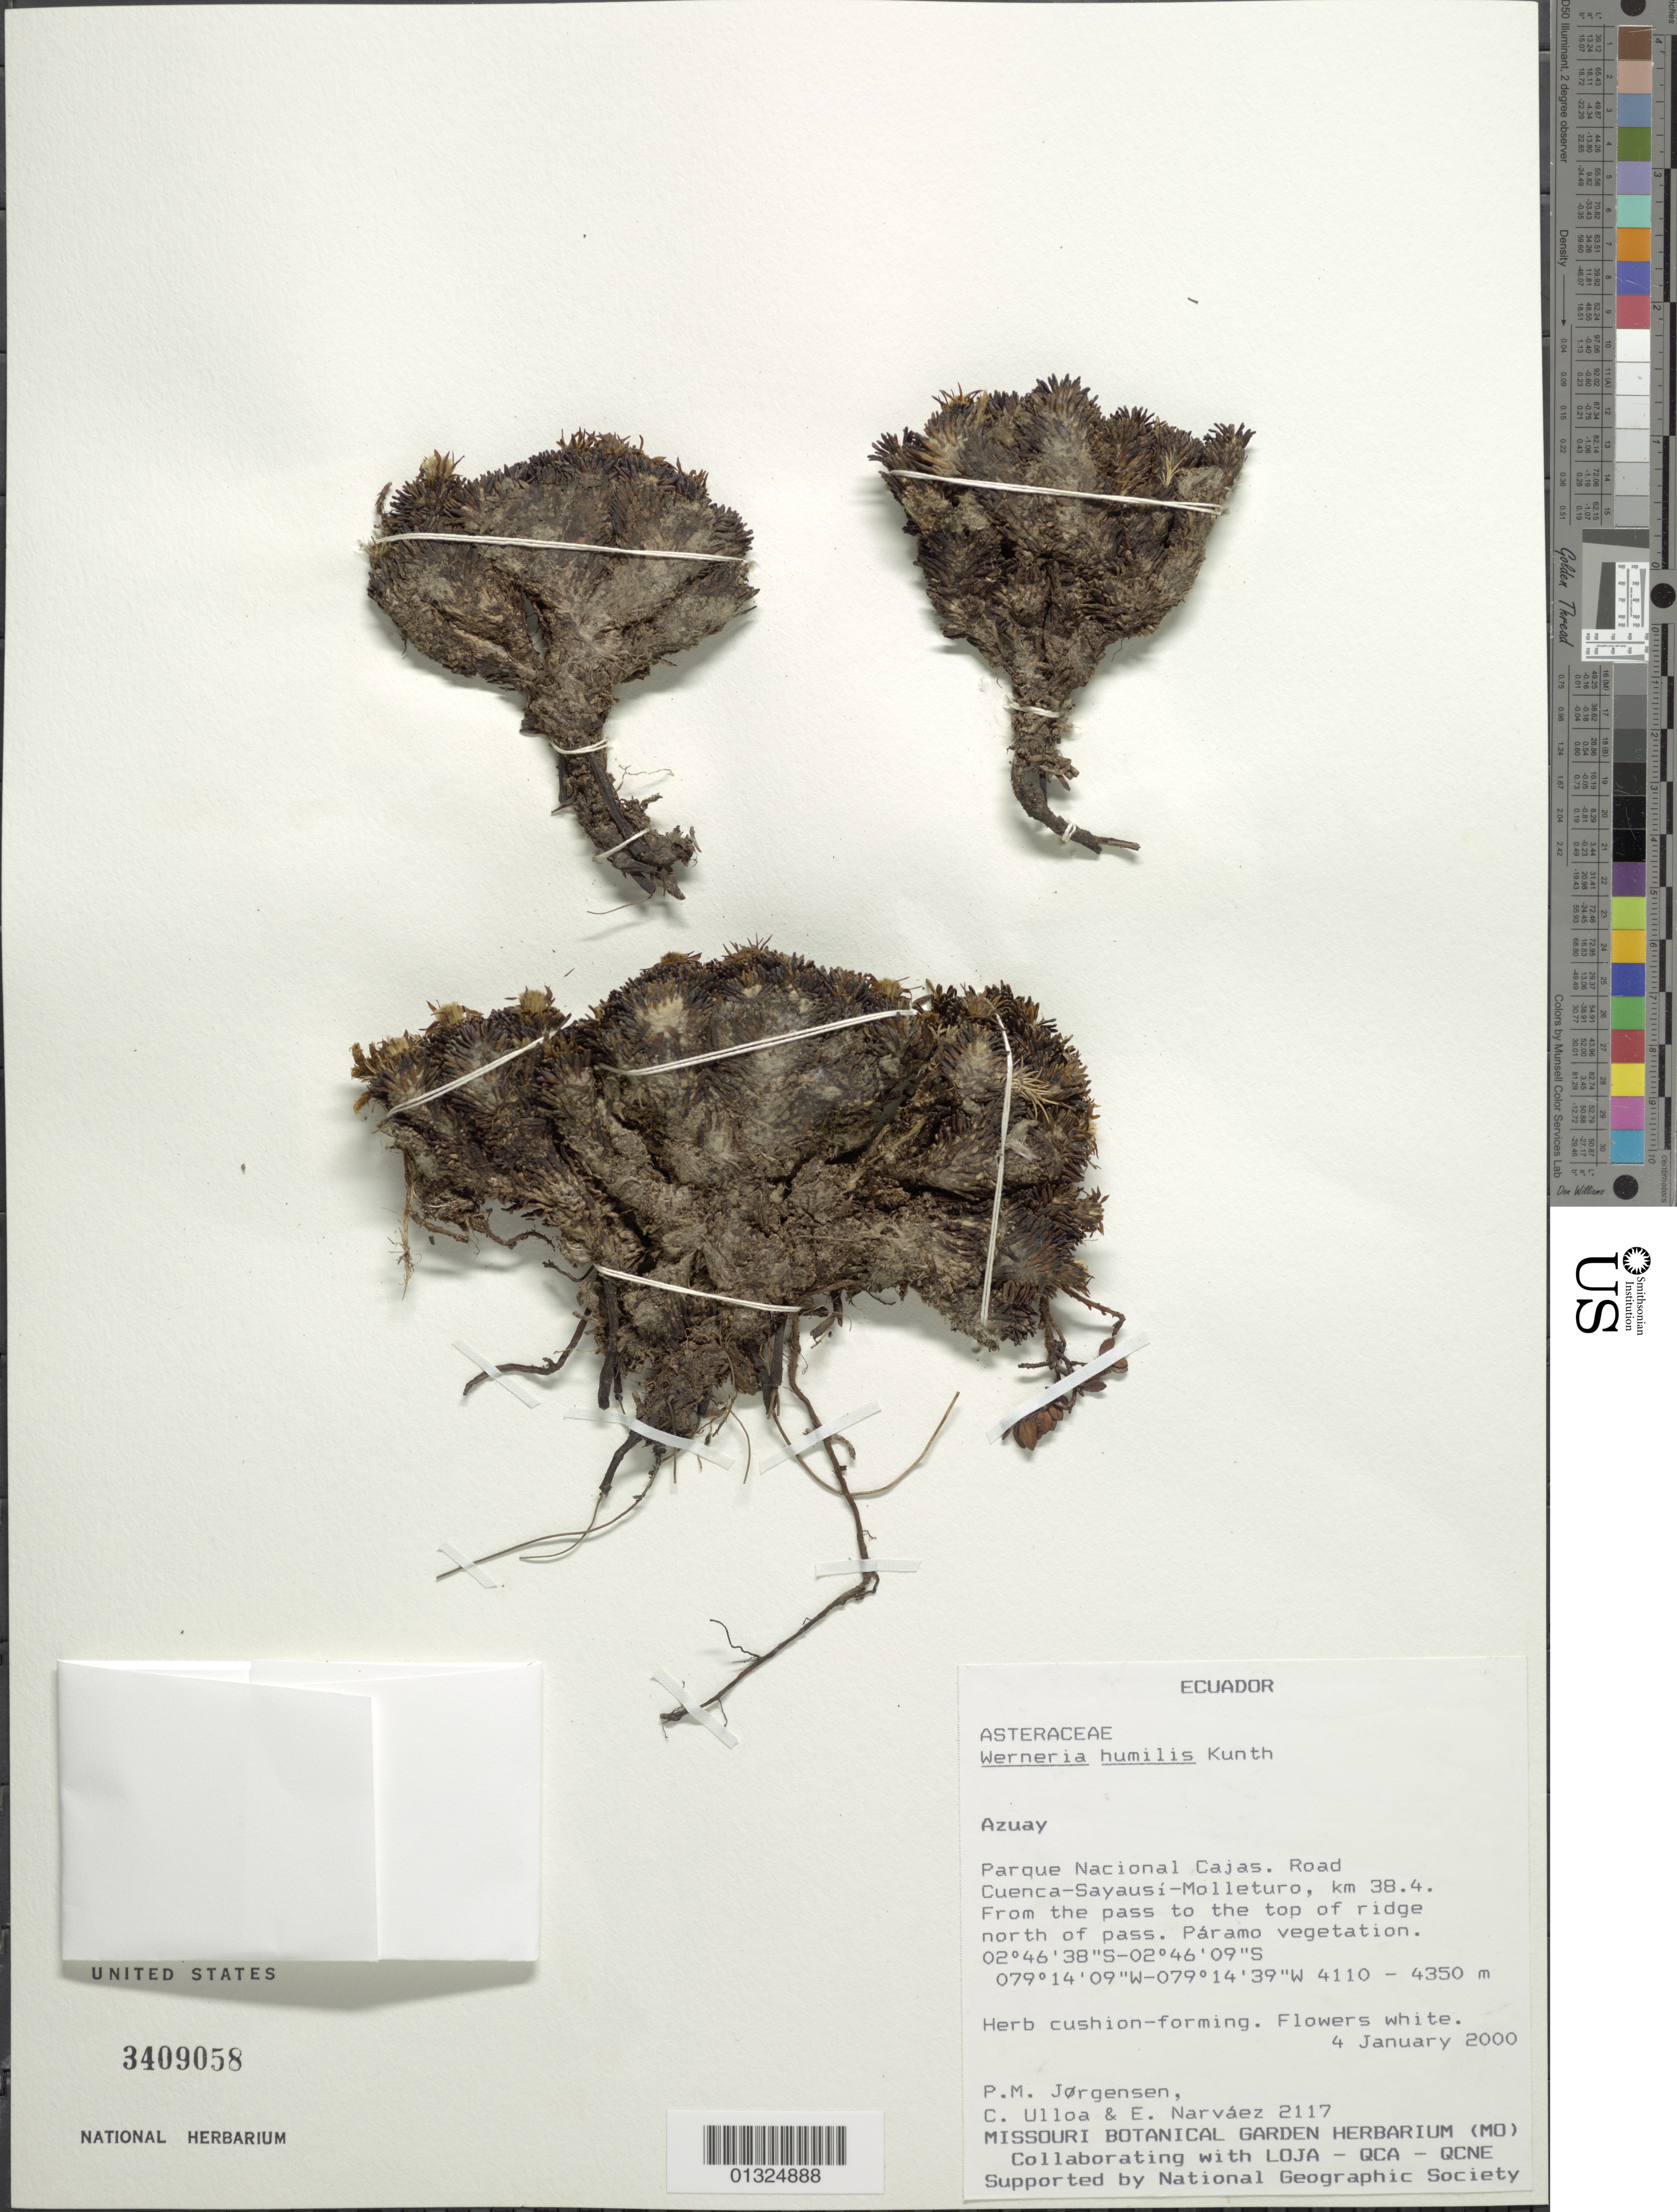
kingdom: Plantae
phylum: Tracheophyta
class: Magnoliopsida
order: Asterales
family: Asteraceae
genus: Xenophyllum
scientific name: Xenophyllum humile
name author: (Kunth) V.A. Funk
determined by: Funk, Vicki A., (BOT), Smithsonian Institution - National Museum of Natural History (UNITED STATES)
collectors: P. M. Jørgensen, C. Ulloa & E. Narváez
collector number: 2117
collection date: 2000-01-04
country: Ecuador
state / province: Azuay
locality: Parque Nacional Cajas. Road Cuenca-Sayausi-Molletura, km 38.4. From the pass to the top of the ridge north of pass.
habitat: Paramo vegetation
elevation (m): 4110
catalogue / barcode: US 3409058